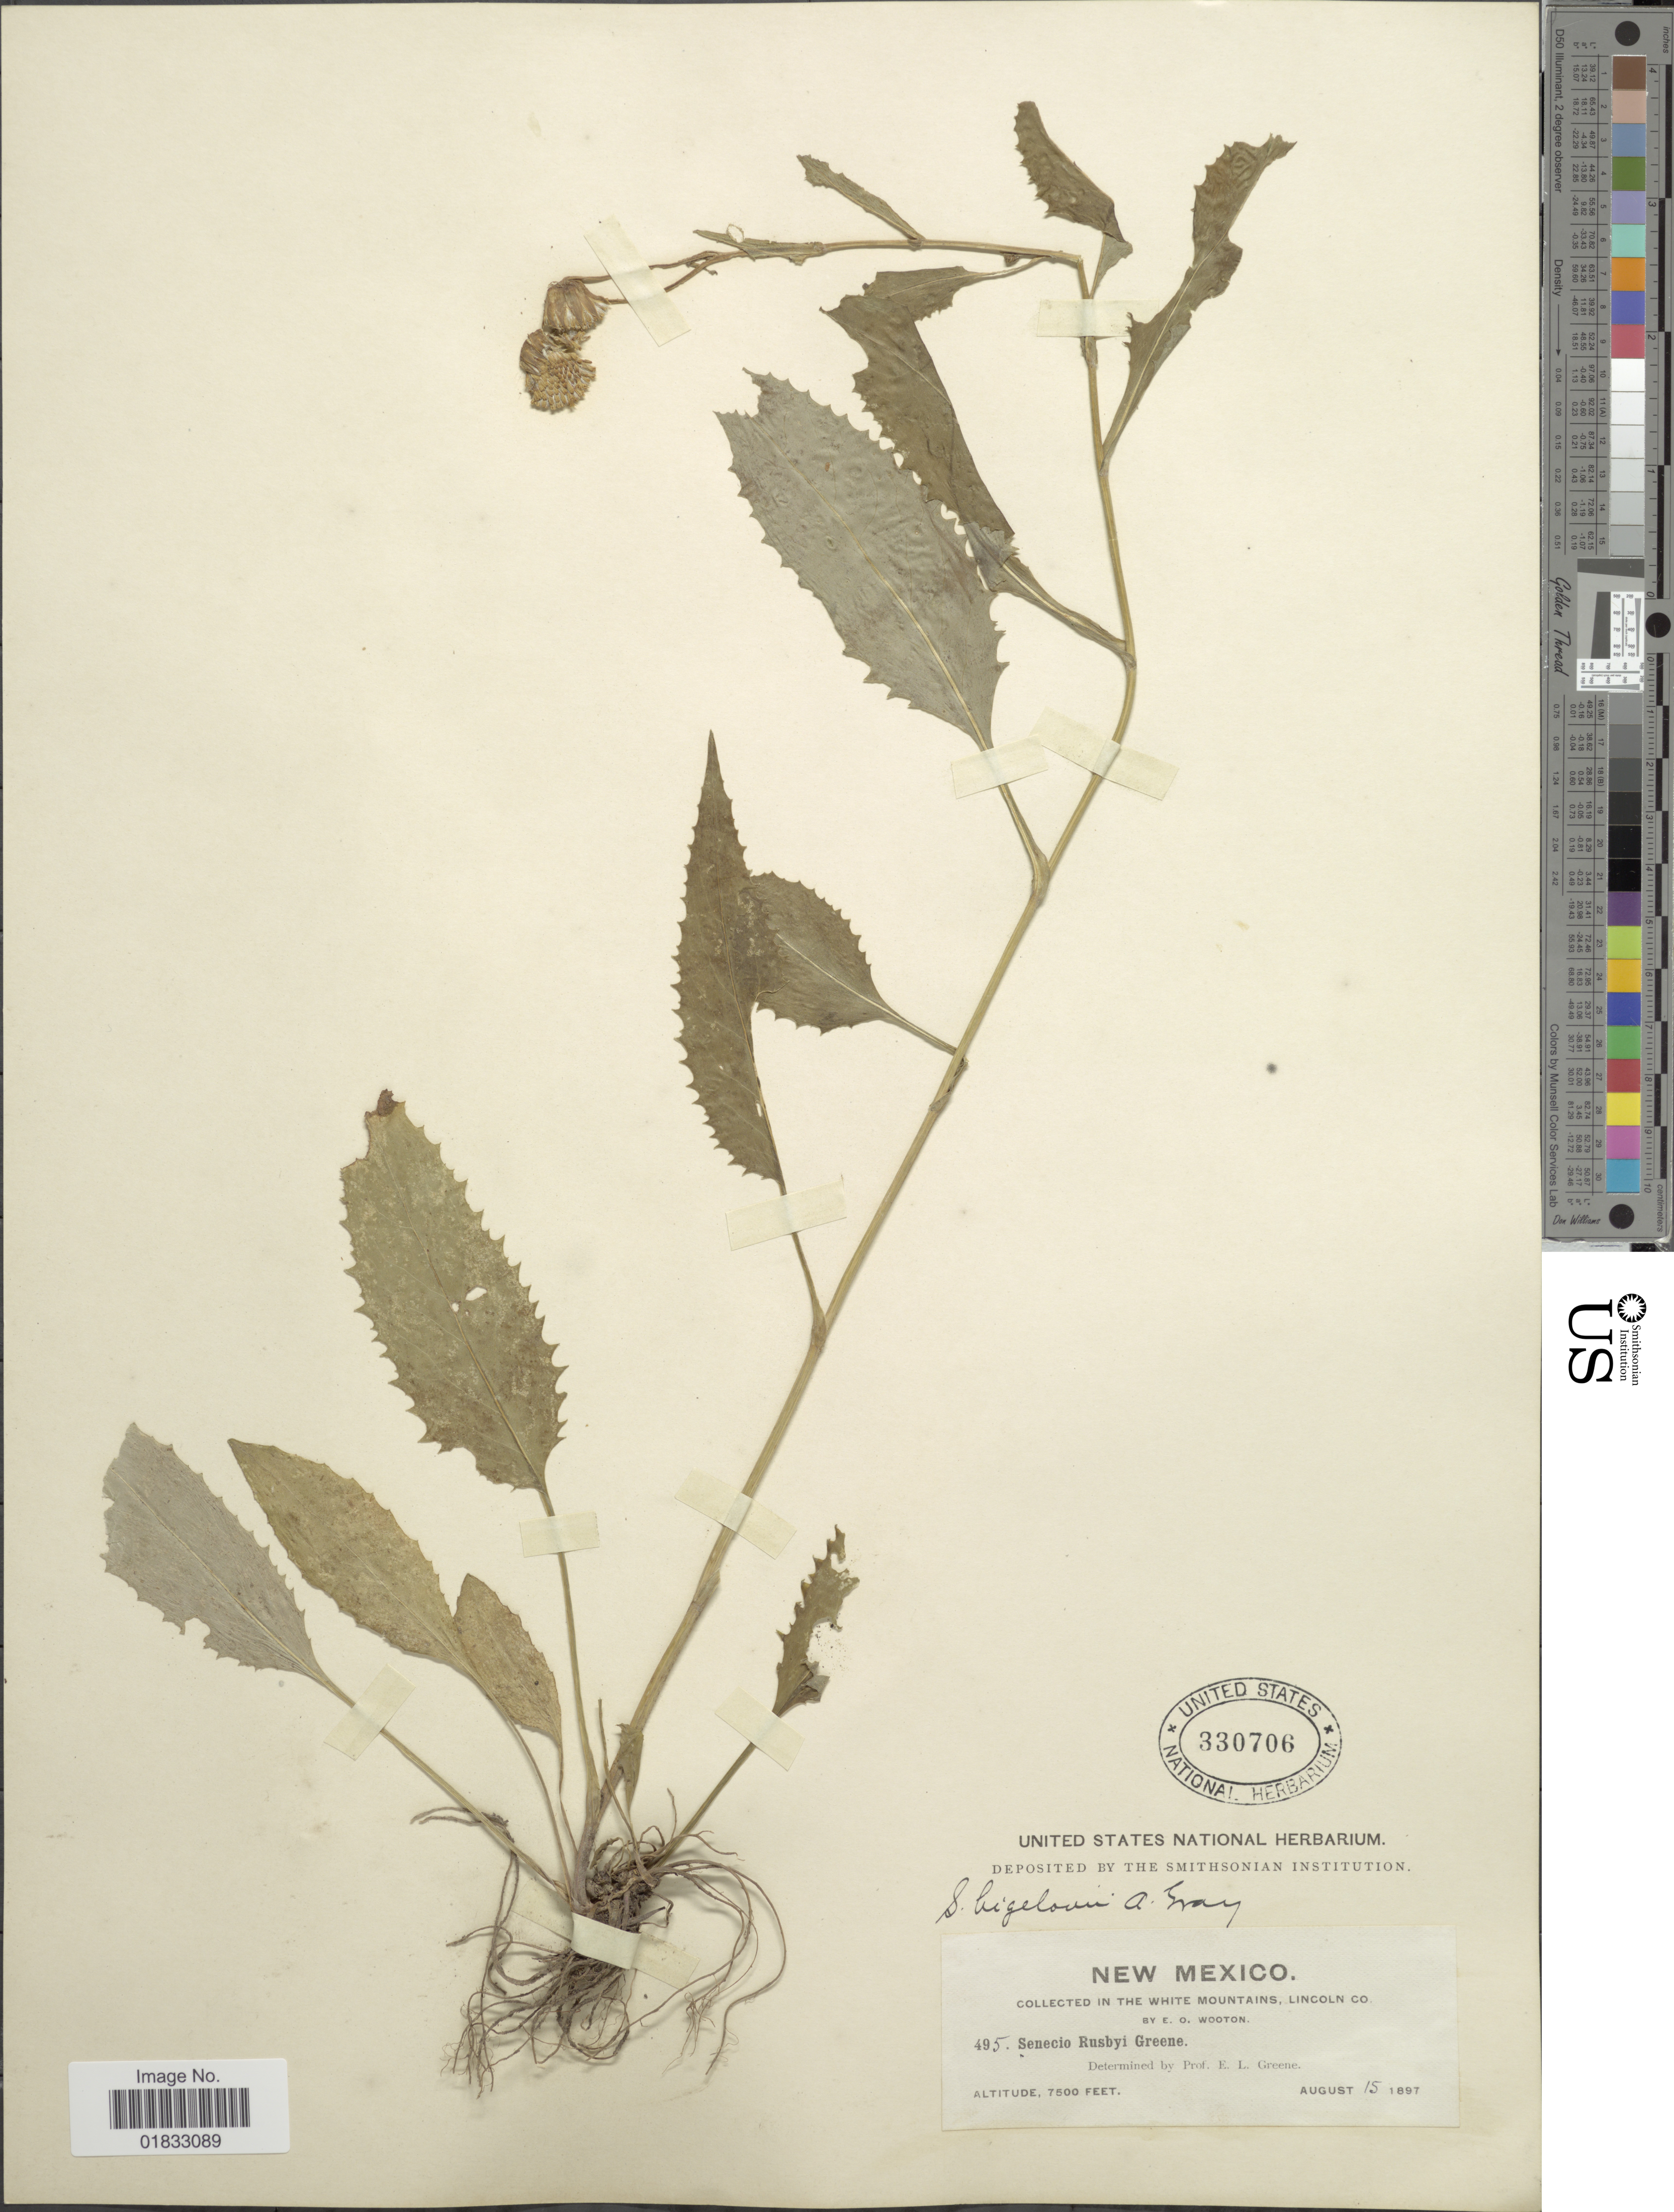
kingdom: Plantae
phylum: Tracheophyta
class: Magnoliopsida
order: Asterales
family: Asteraceae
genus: Senecio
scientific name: Senecio bigelovii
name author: A. Gray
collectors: E. O. Wooton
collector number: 495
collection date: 1897-08-15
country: United States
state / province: New Mexico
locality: White Mountains, Lincoln Co.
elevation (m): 2286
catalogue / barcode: US 330706